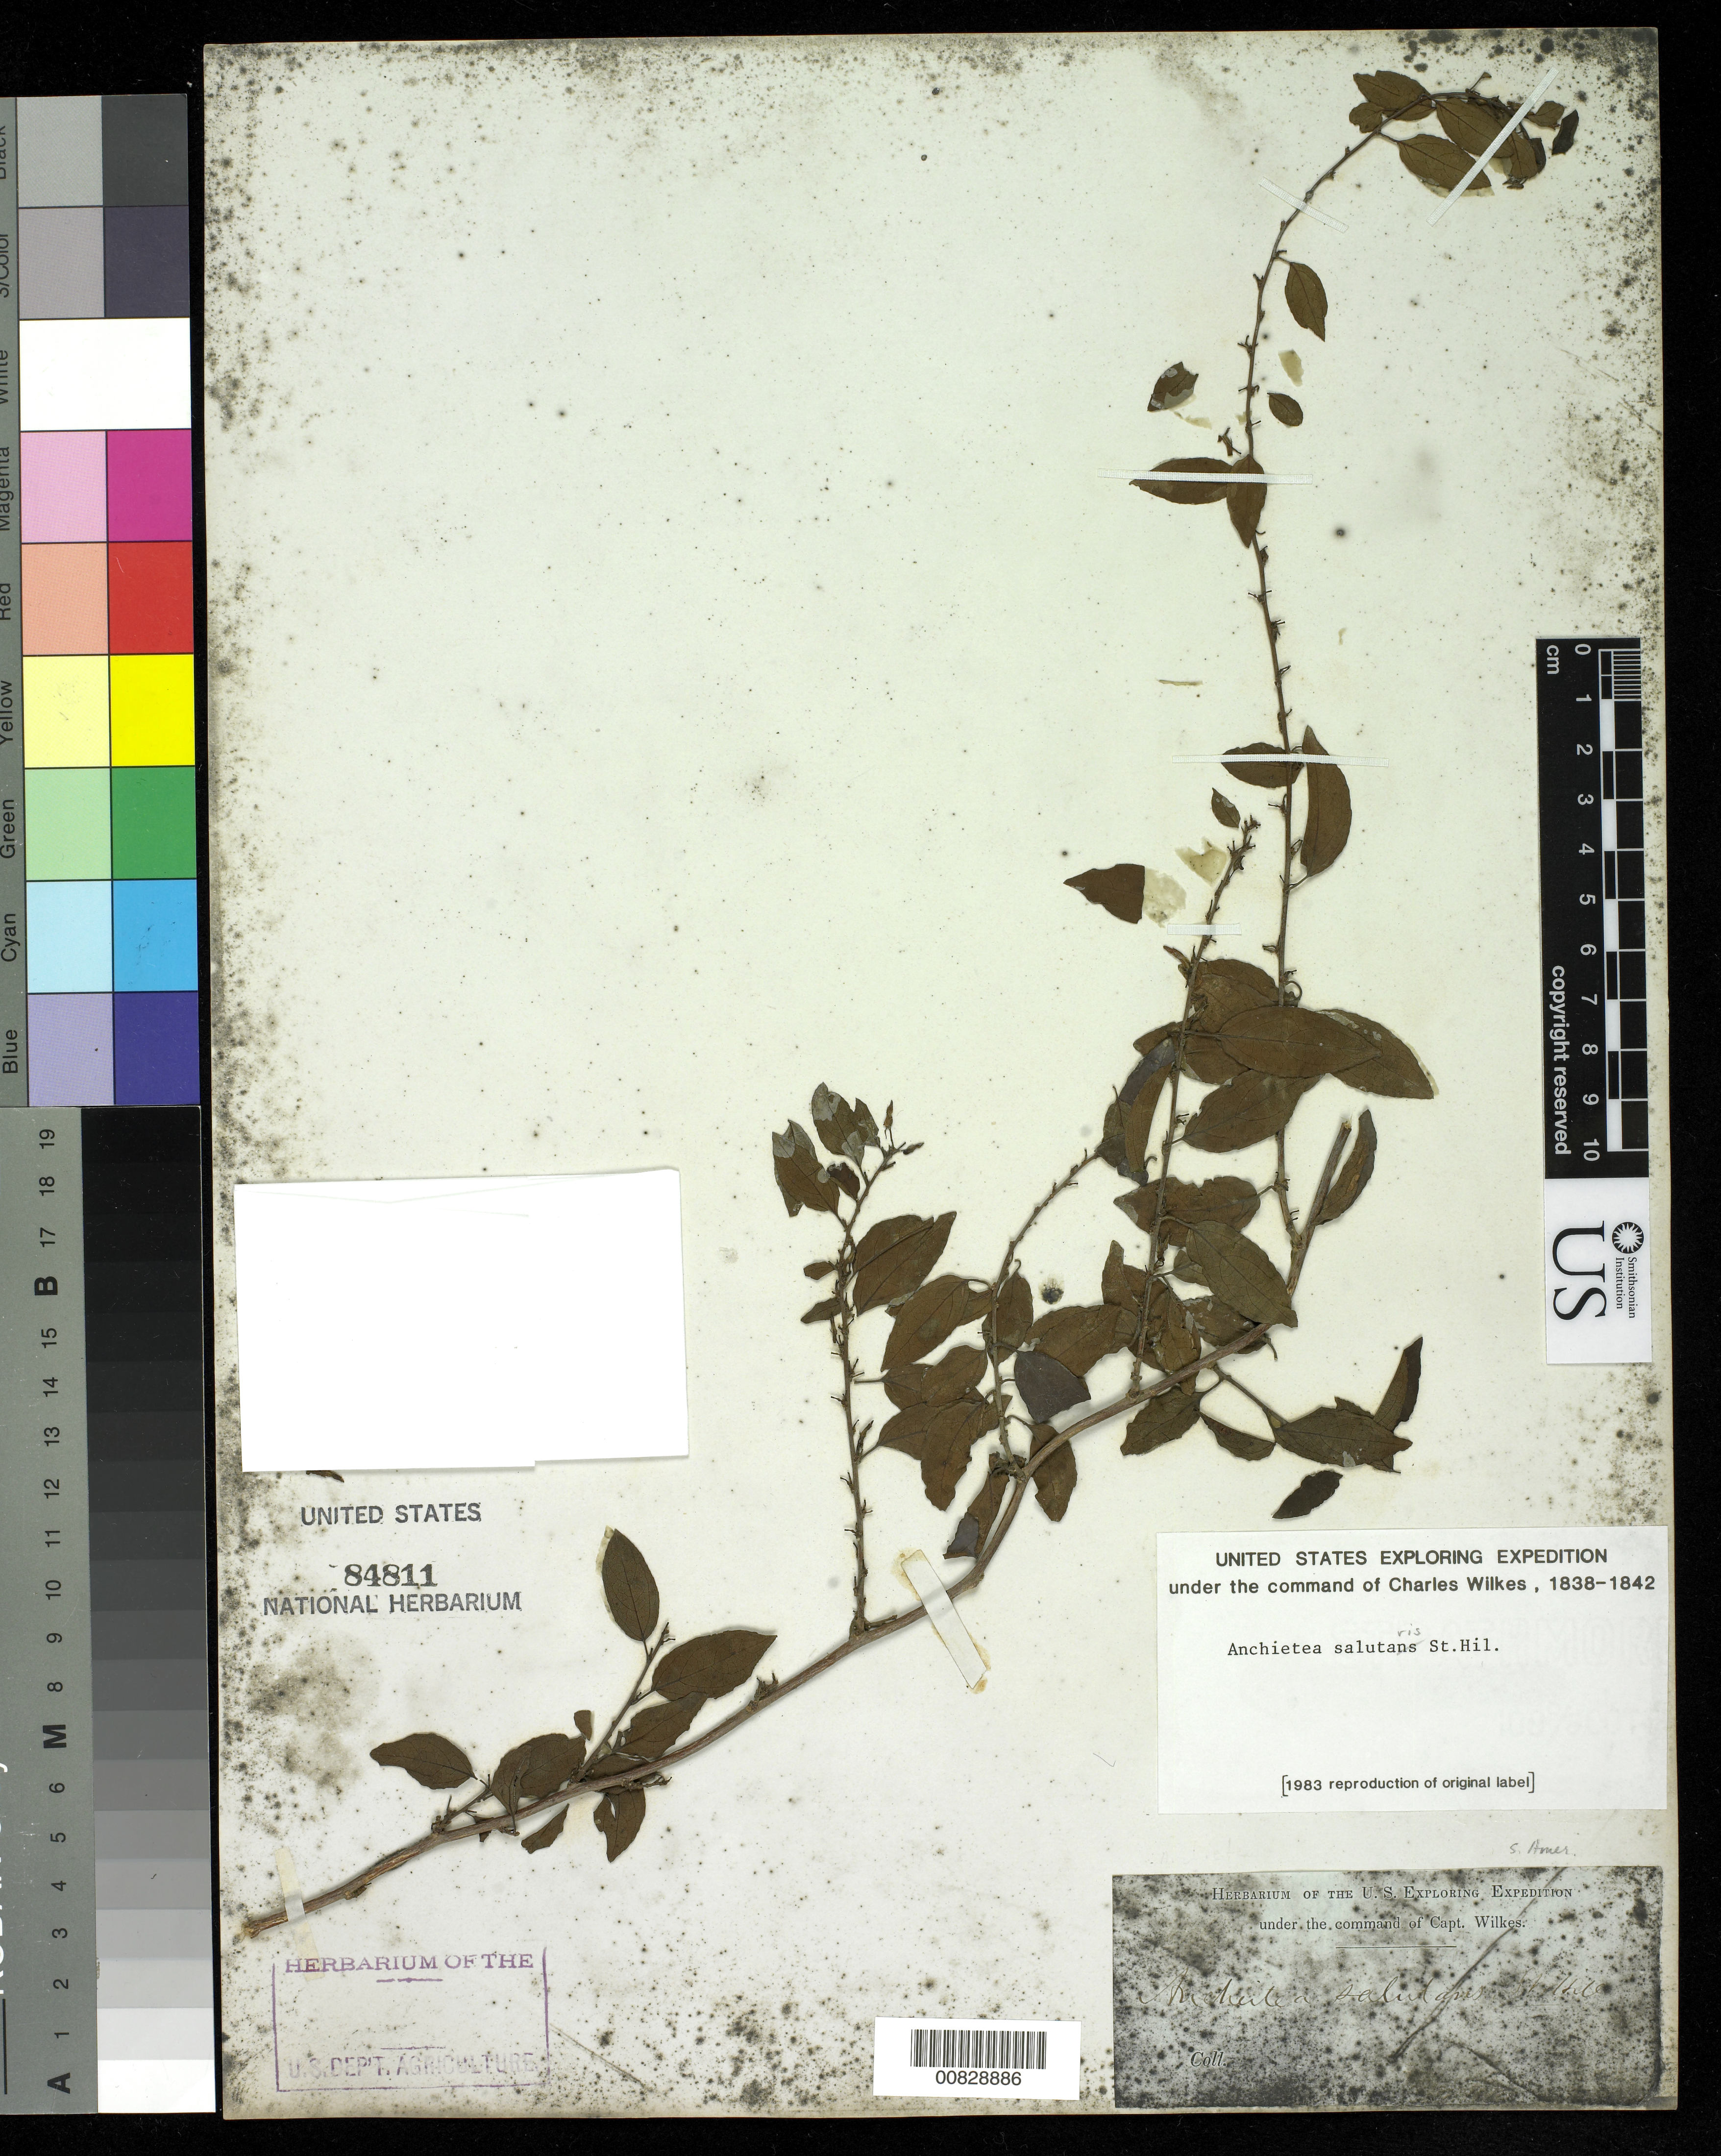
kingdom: Plantae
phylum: Tracheophyta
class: Magnoliopsida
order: Malpighiales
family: Violaceae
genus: Anchietea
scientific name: Anchietea salutaris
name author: A. St.-Hil.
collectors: Wilkes Explor. Exped.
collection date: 1838/1842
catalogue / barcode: US 84811